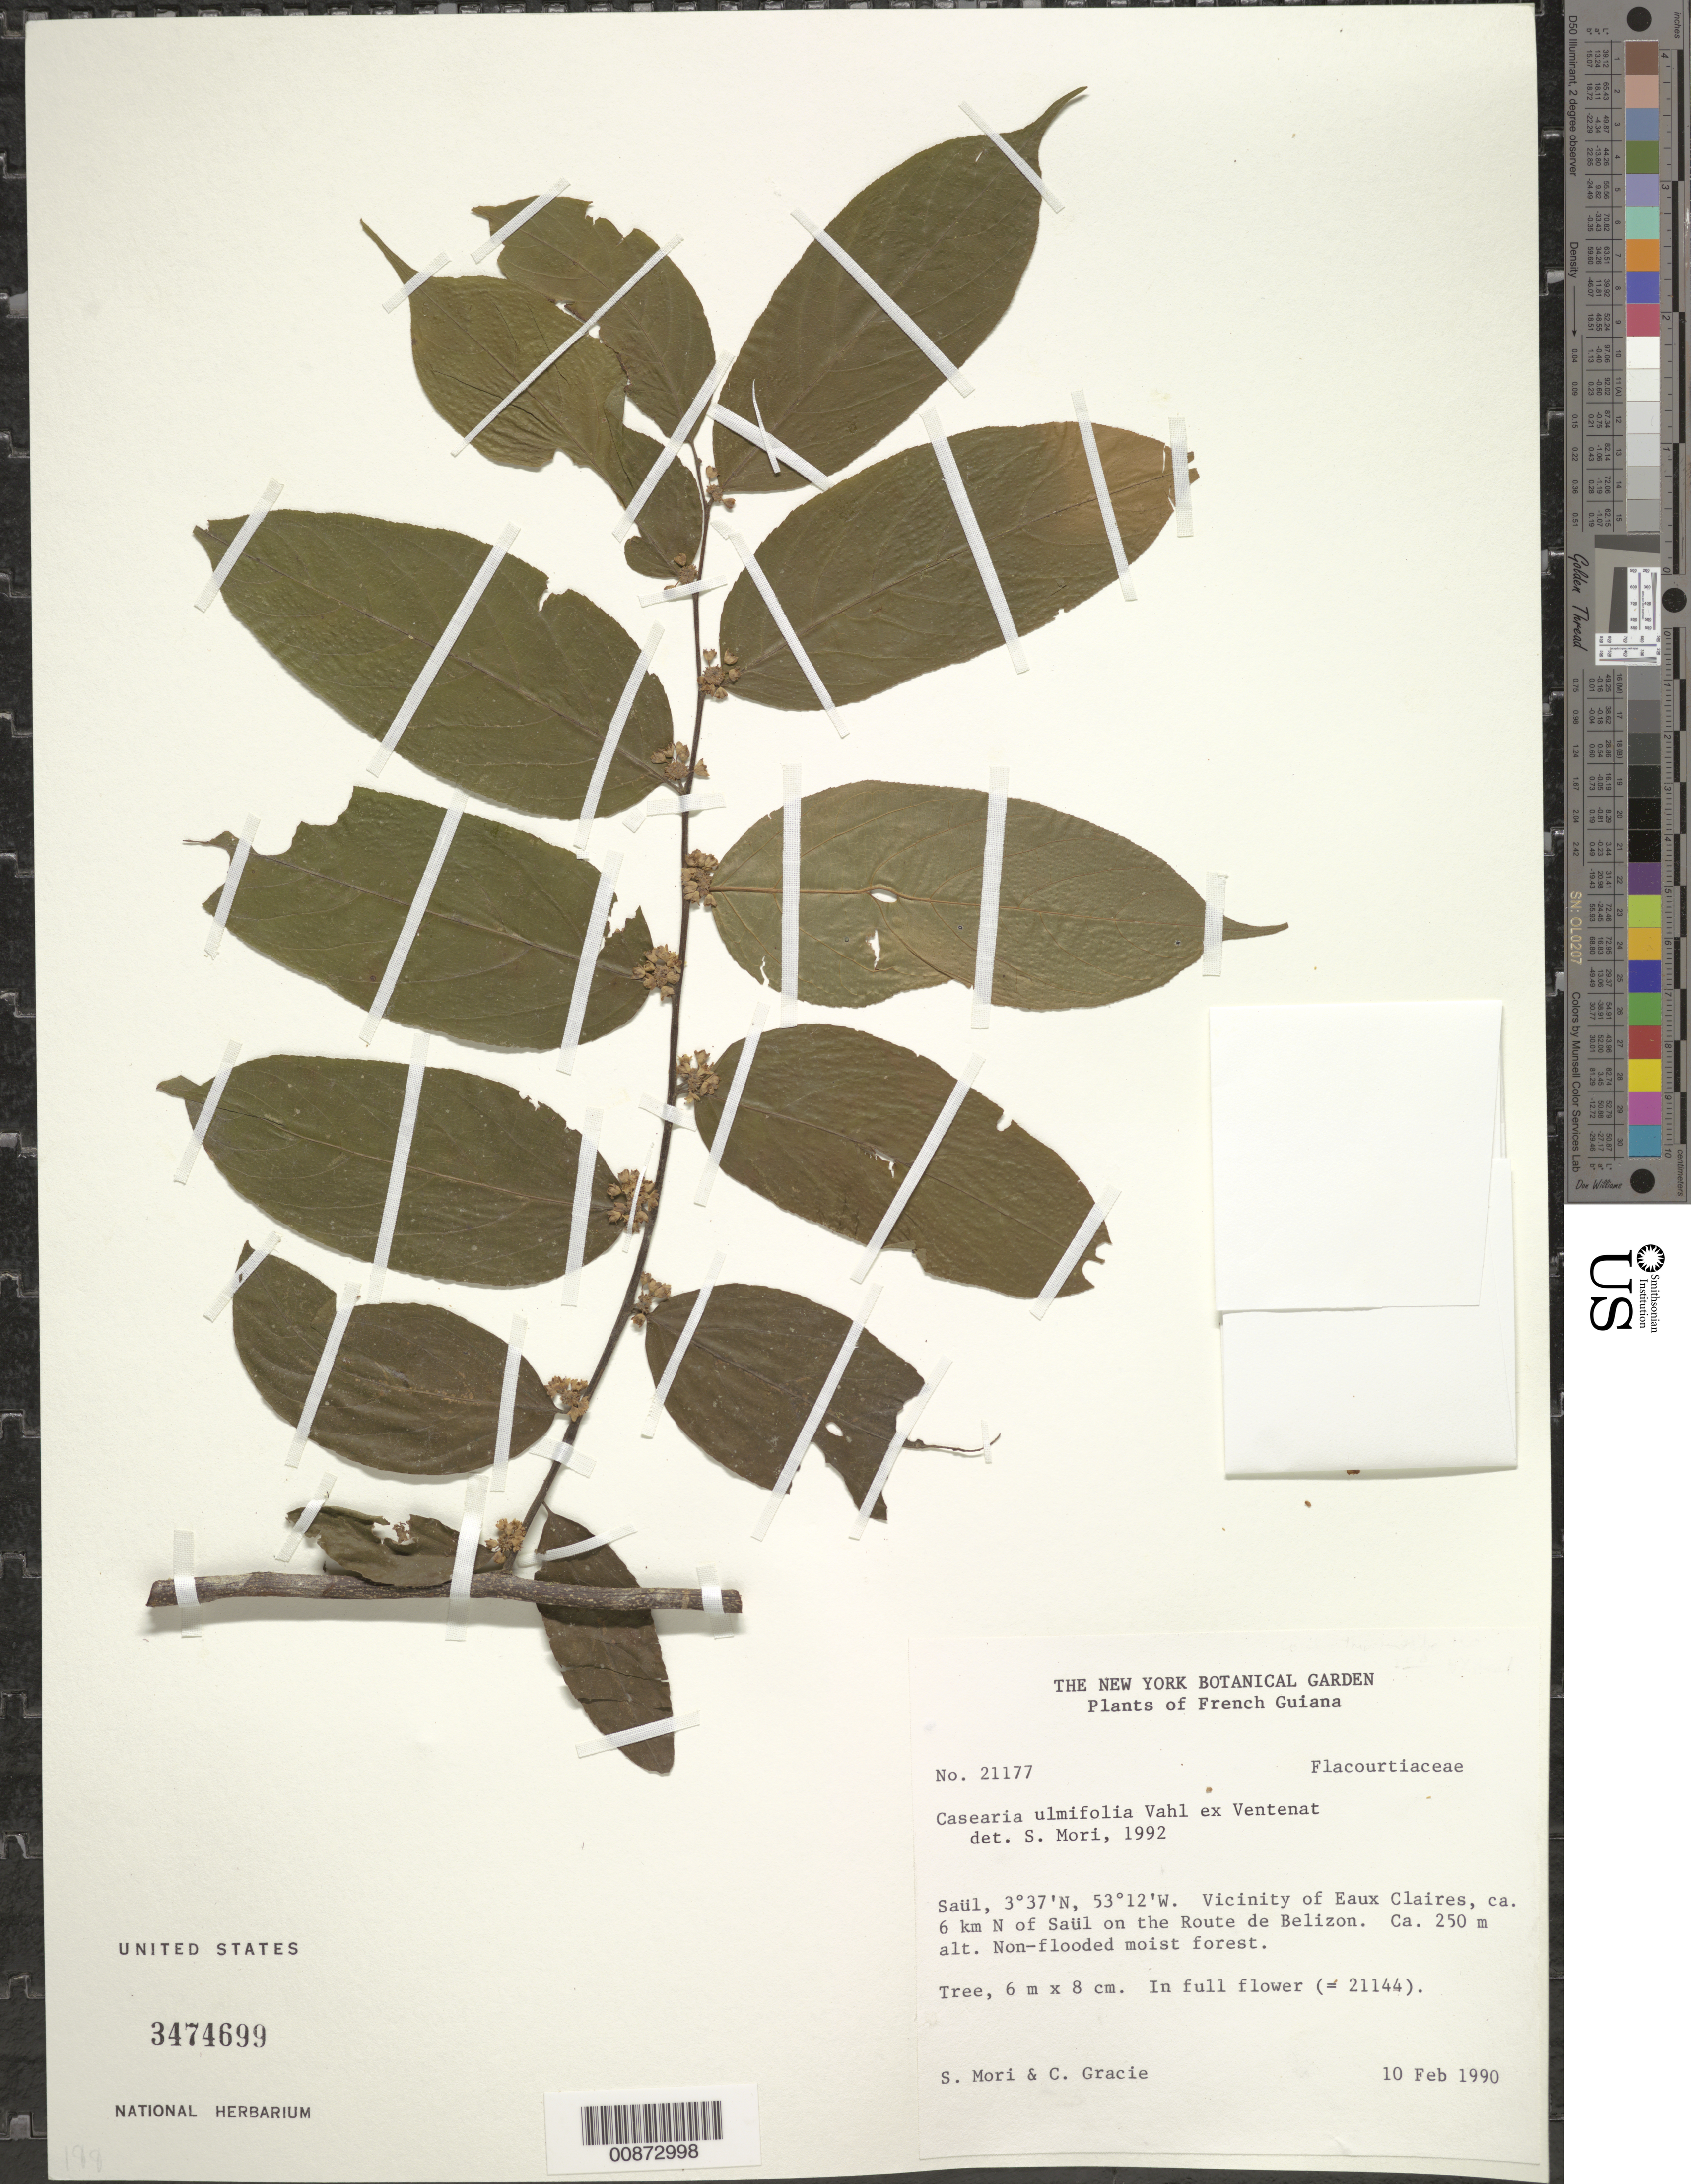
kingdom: Plantae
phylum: Tracheophyta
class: Magnoliopsida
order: Malpighiales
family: Salicaceae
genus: Casearia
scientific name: Casearia ulmifolia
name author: Vahl ex Vent.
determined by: Mori, Scott A.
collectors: S. Mori & C. A. Gracie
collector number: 21177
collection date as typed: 10-Feb-90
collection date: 1990-02-10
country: French Guiana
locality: Saül, vicinity of Eaux Claires, ca. 6 km N of Saül on the Route de Belizon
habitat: Non-flooded moist forest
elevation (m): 250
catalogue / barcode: US 3474699